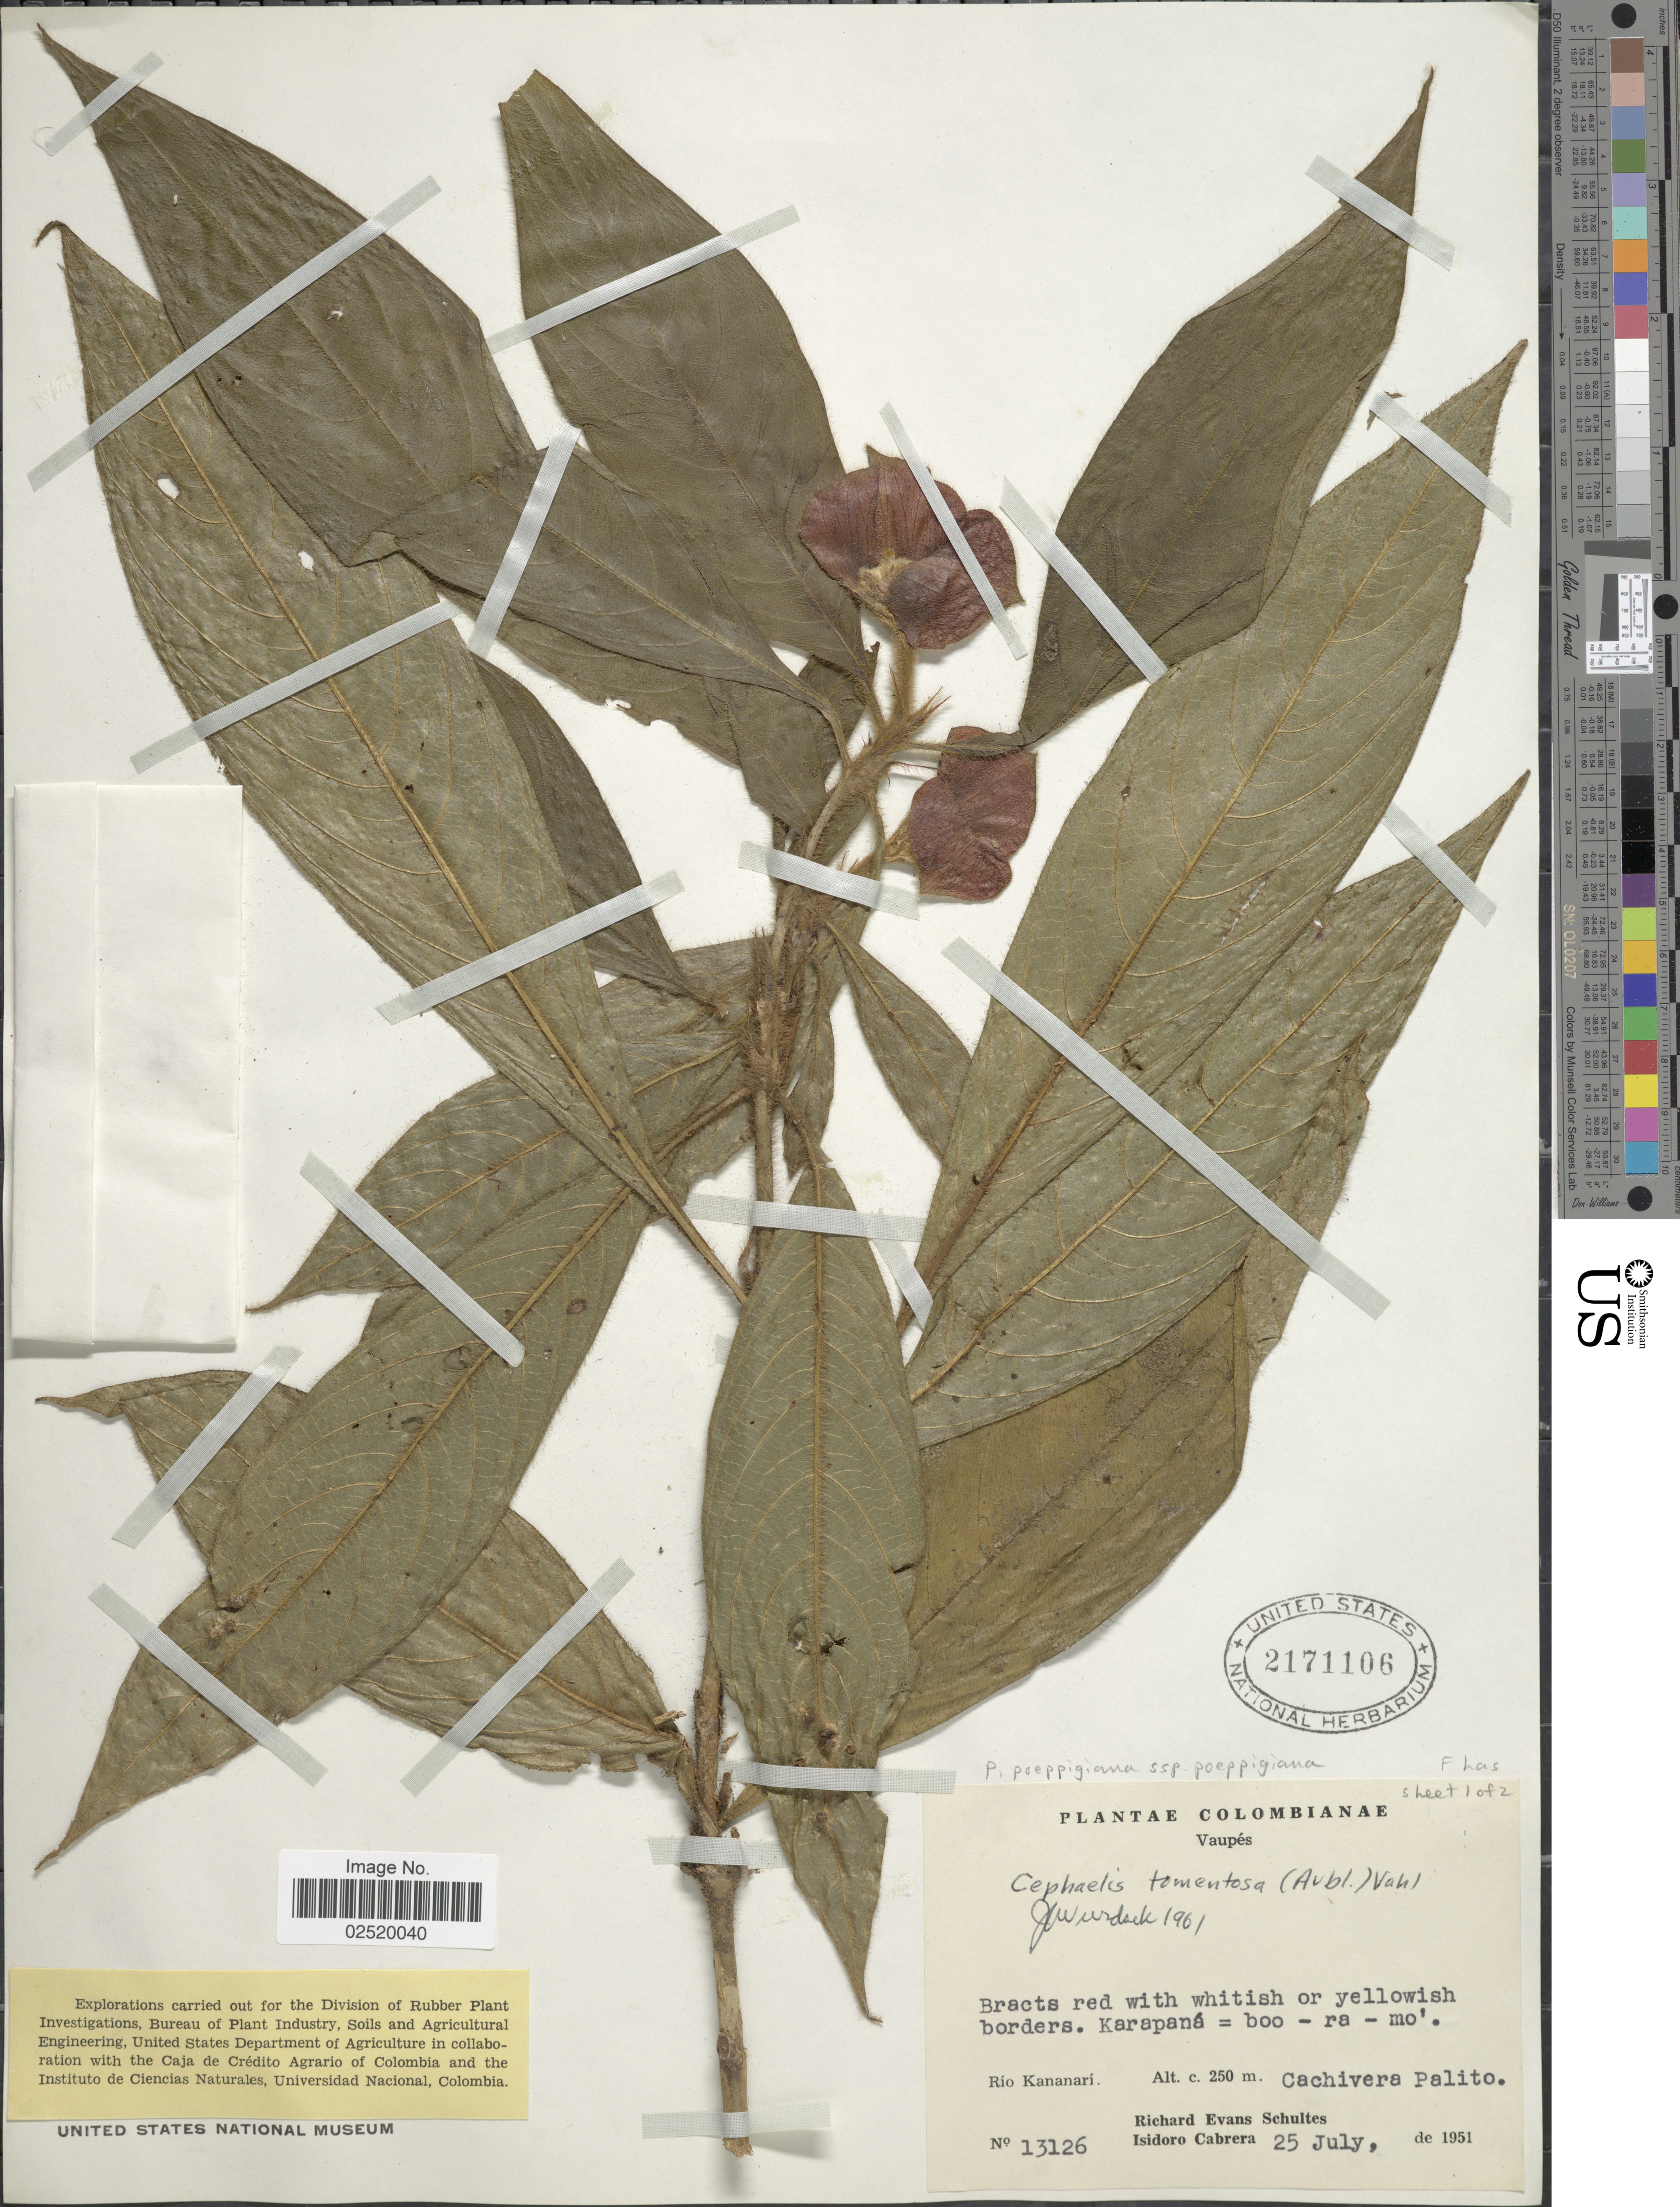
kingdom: Plantae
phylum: Tracheophyta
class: Magnoliopsida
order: Gentianales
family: Rubiaceae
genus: Psychotria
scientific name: Psychotria poeppigiana subsp. poeppigiana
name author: Müll. Arg.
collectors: R. E. Schultes & I. Cabrera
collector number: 13126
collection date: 1951-07-25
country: Colombia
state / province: Vaupés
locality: Vaupes, Rio Kananari, Cachivera Palito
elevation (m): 250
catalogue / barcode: US 2171106